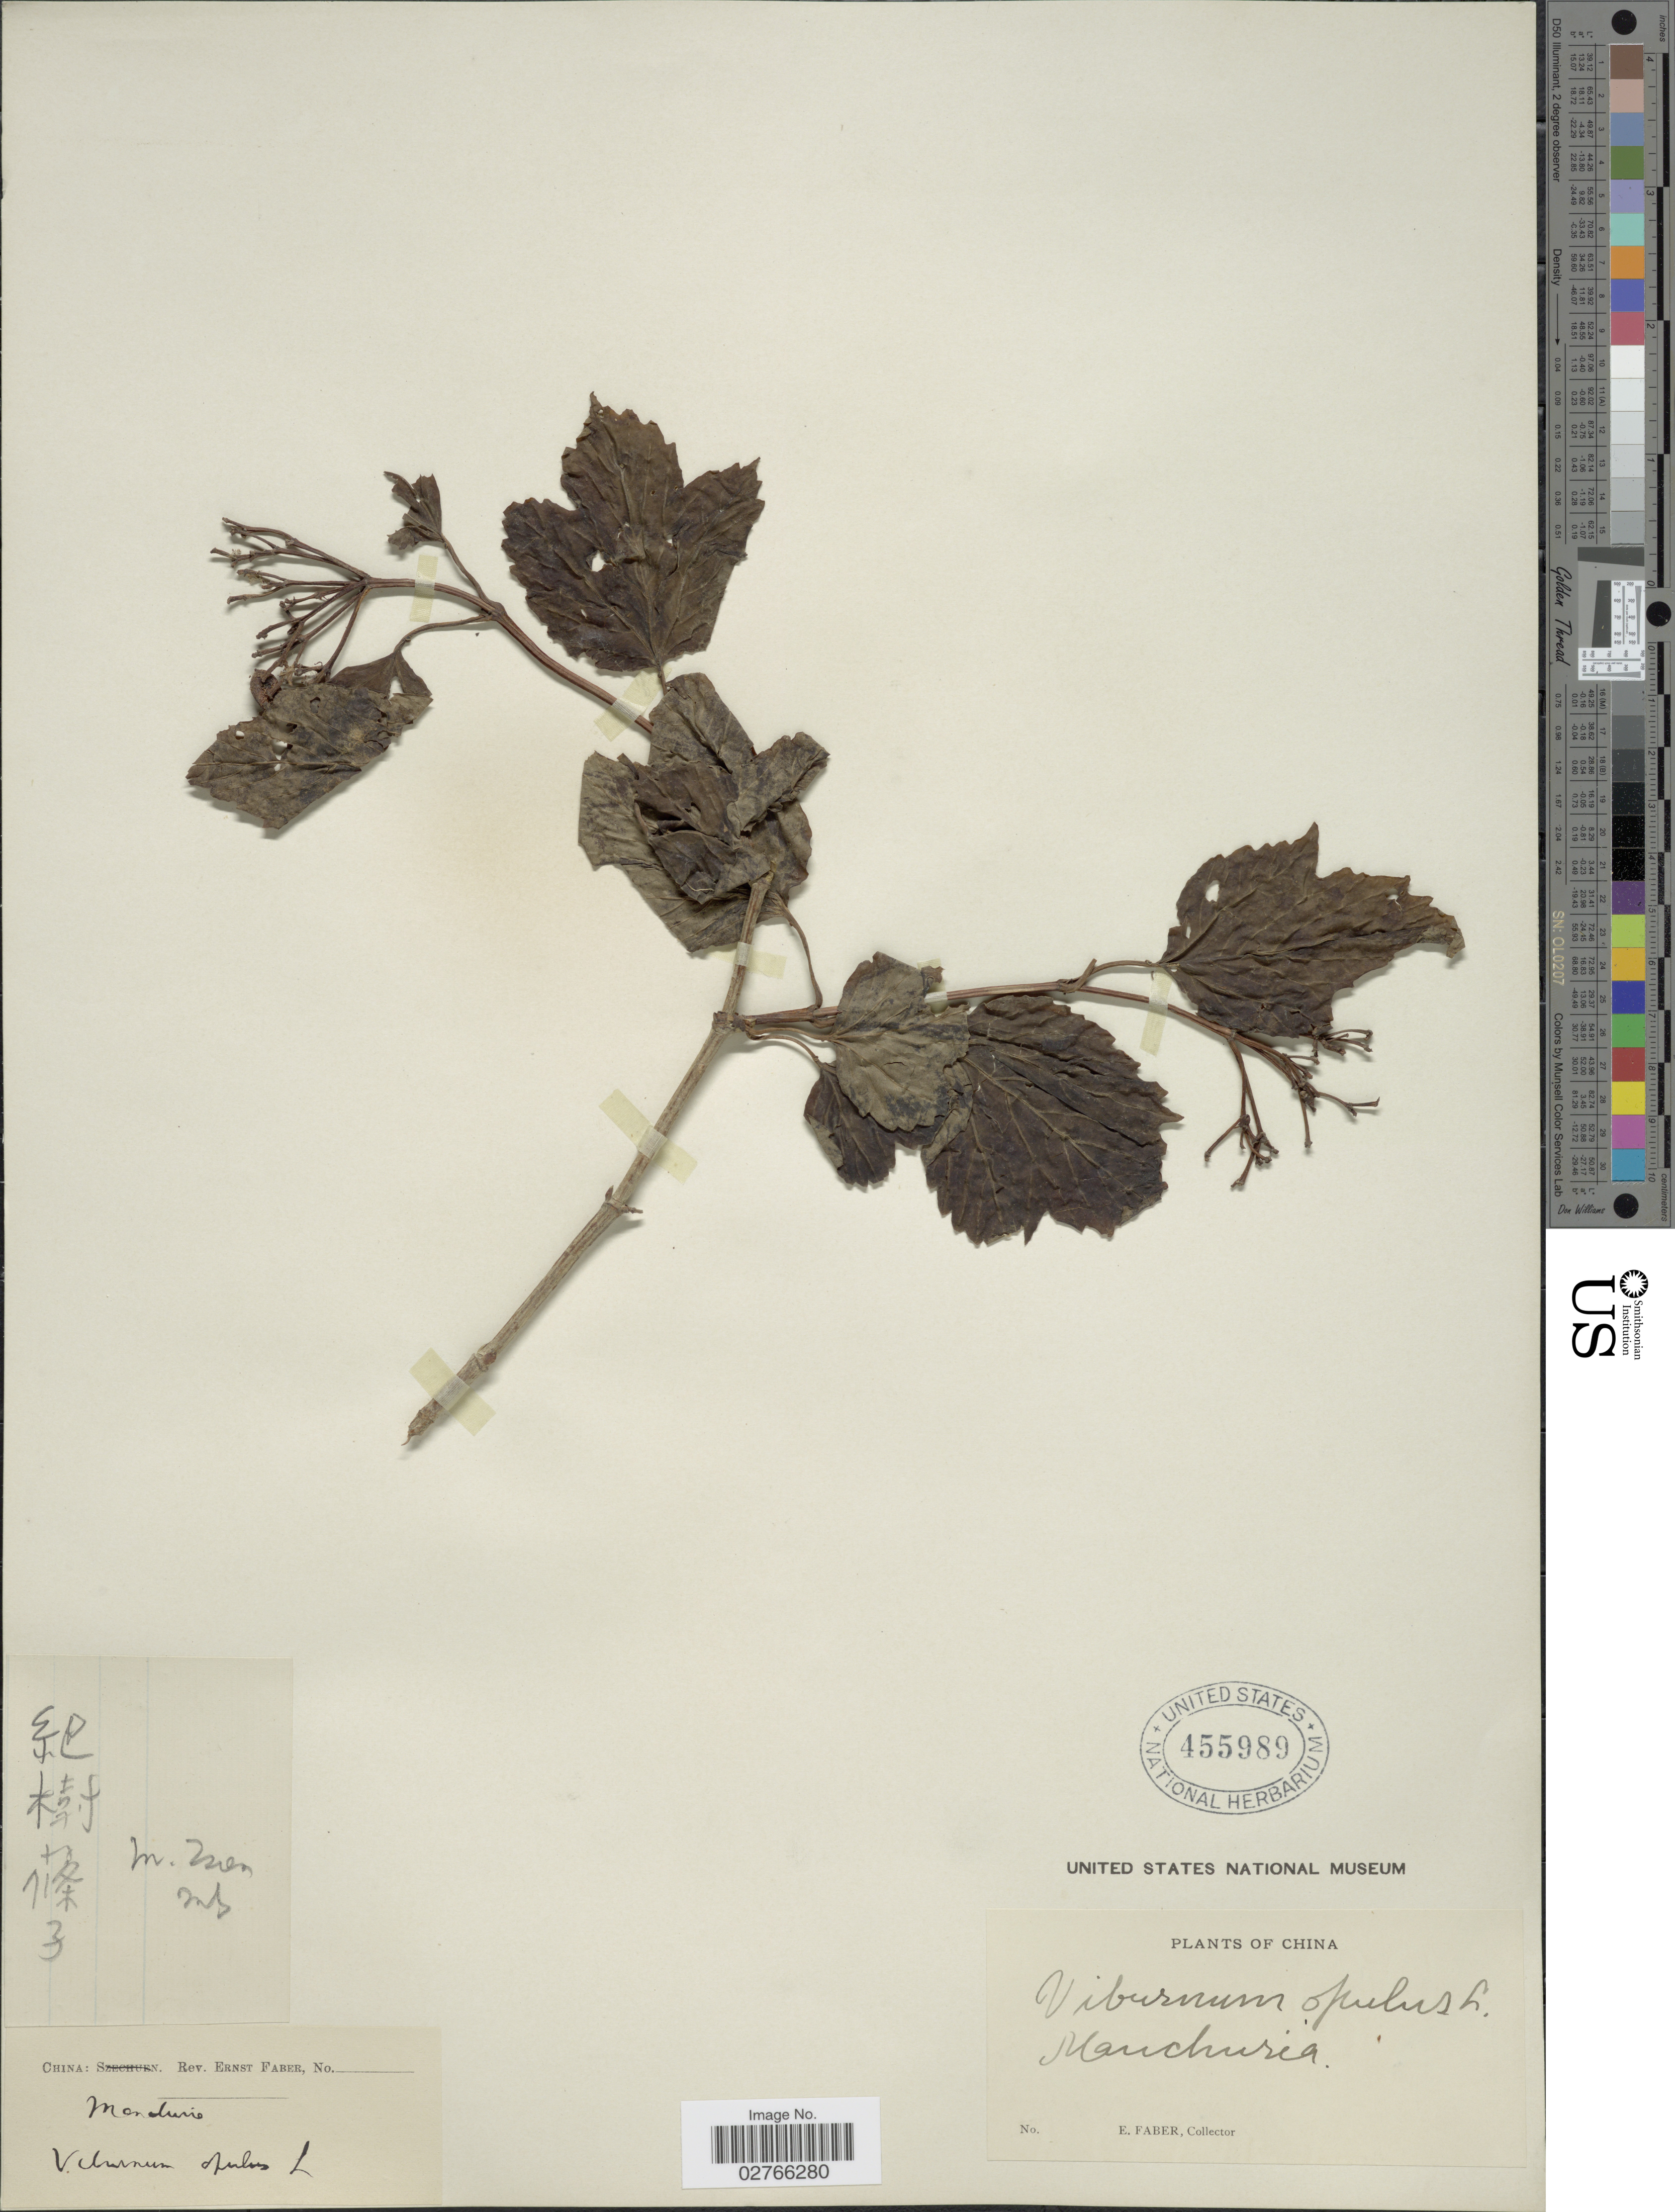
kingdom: Plantae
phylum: Tracheophyta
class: Magnoliopsida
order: Dipsacales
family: Viburnaceae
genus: Viburnum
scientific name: Viburnum opulus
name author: L.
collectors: E. Faber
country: China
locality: Manchuria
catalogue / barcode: US 455989